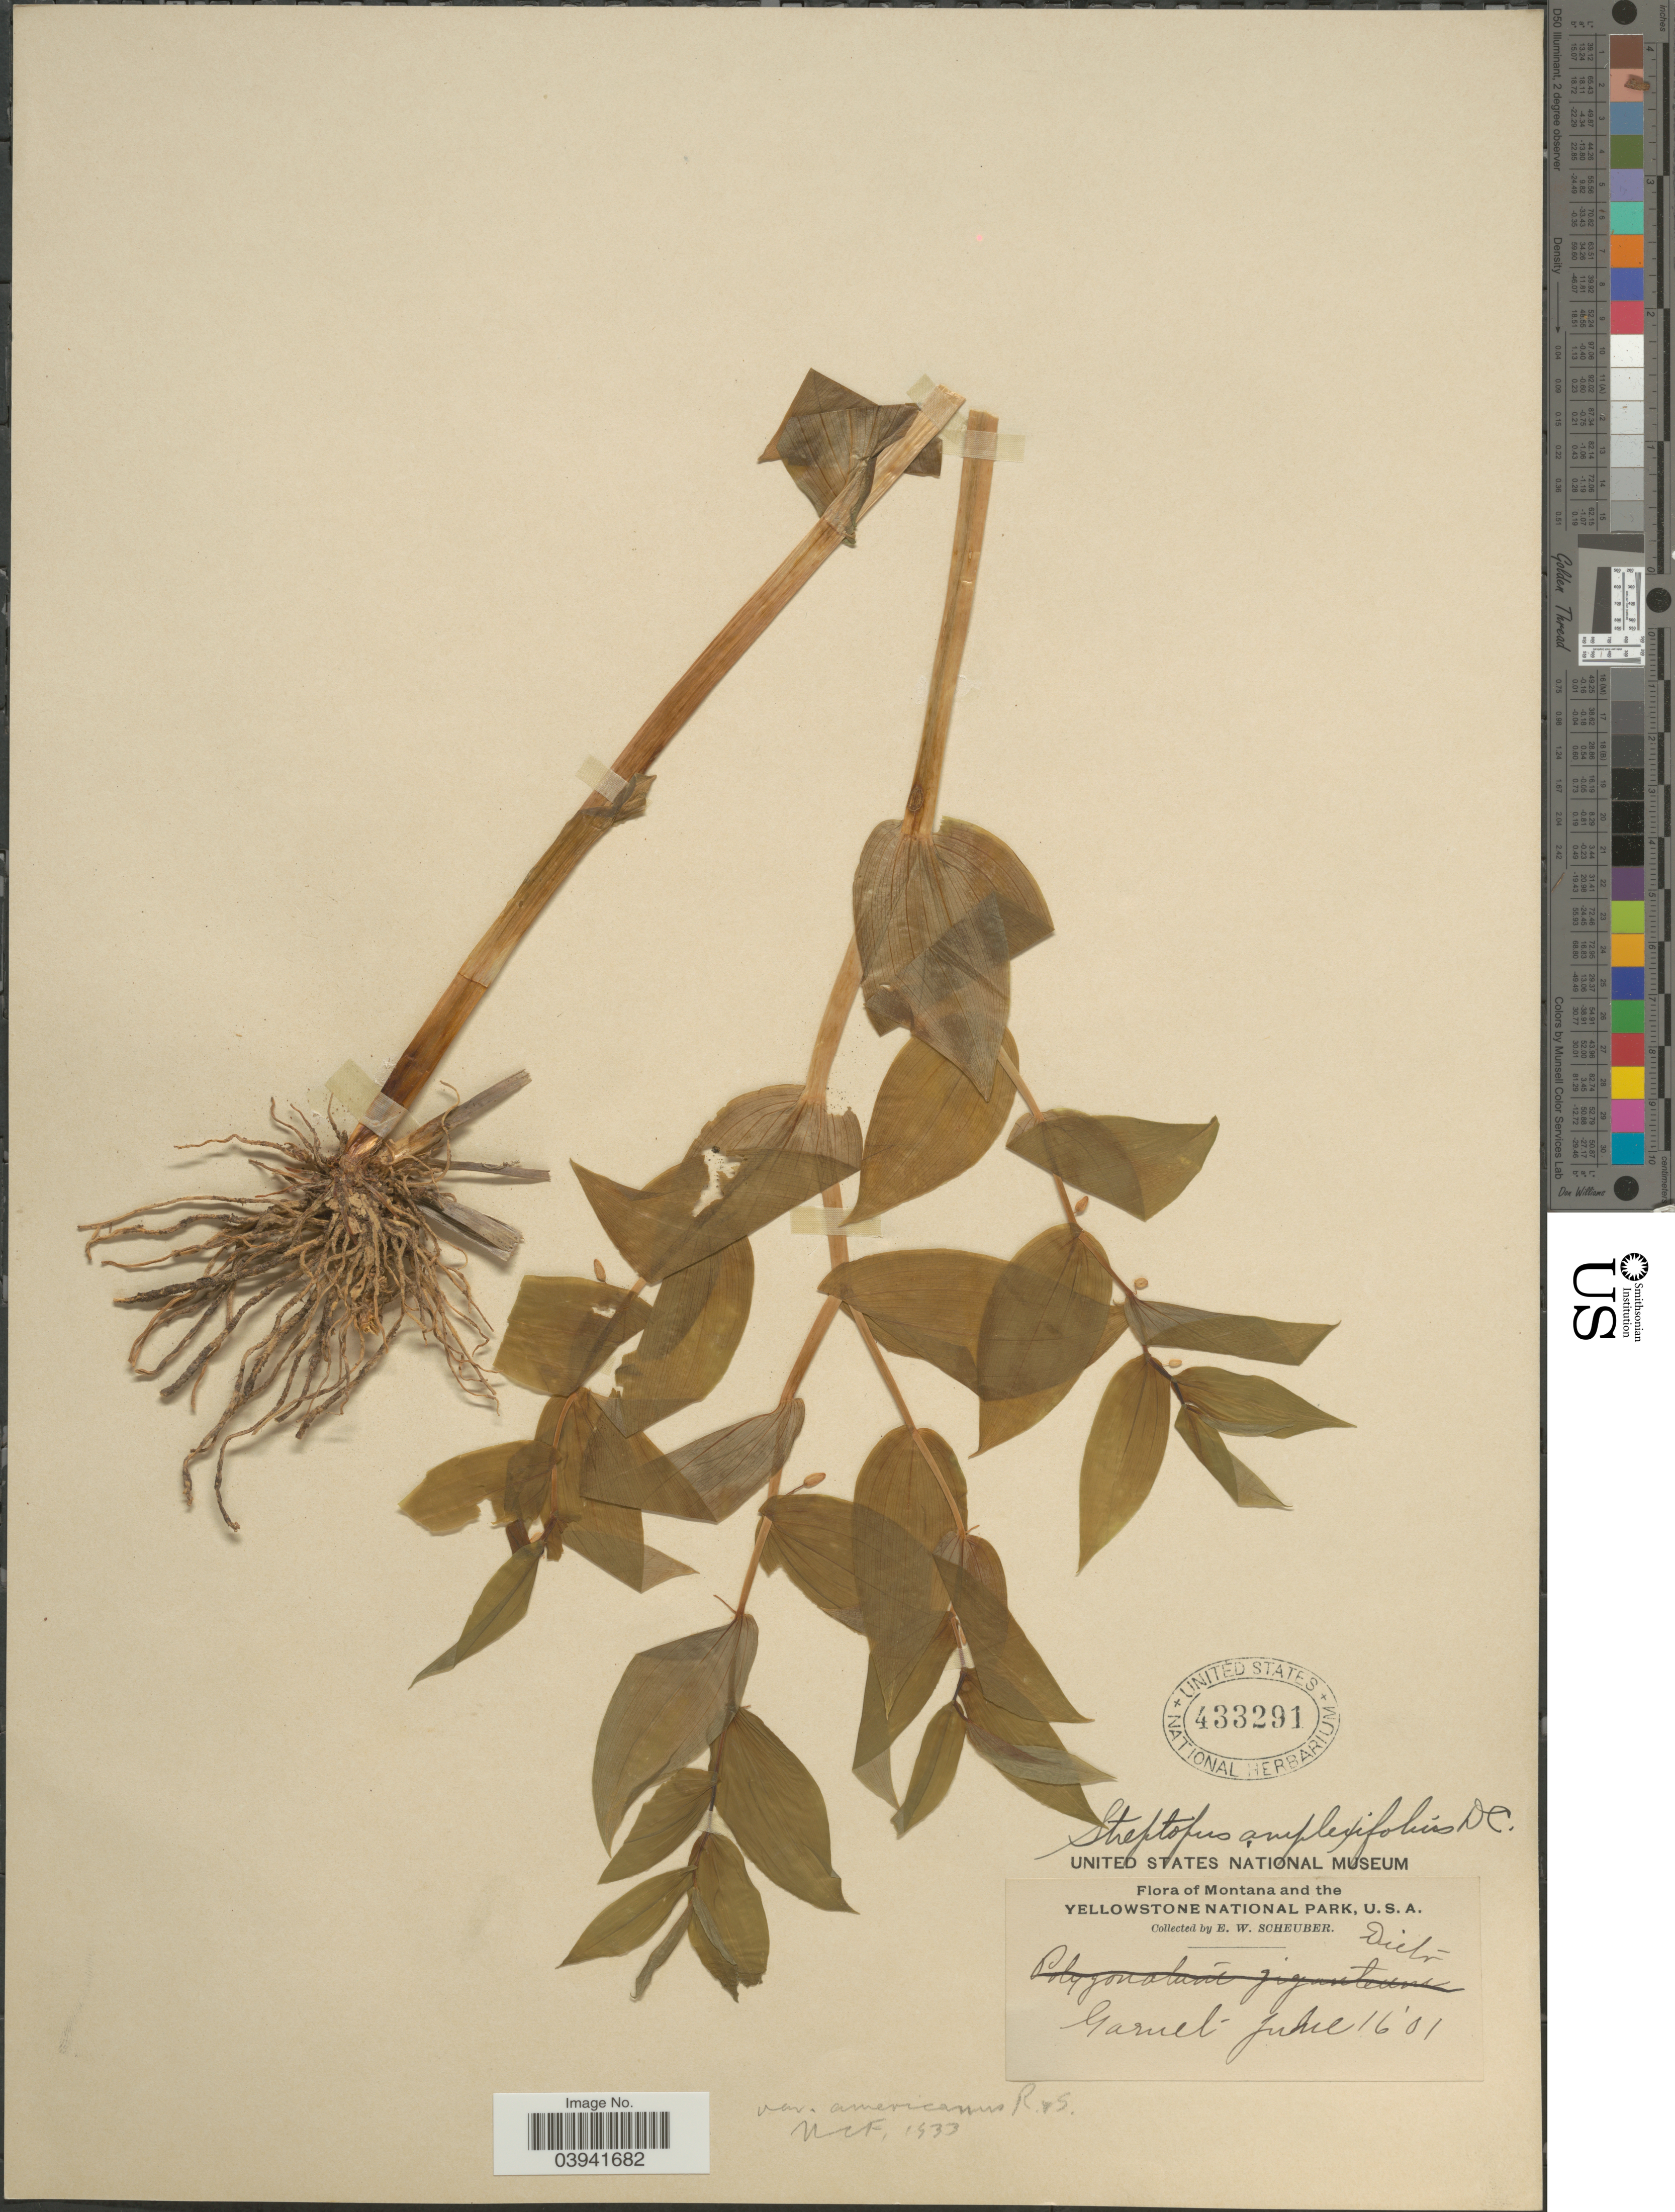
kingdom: Plantae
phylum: Tracheophyta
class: Liliopsida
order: Liliales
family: Liliaceae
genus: Streptopus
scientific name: Streptopus amplexifolius var. americanus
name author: Schult. & Schult. f.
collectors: E. Scheuber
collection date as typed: Transcribed d/m/y: 16/6/1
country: United States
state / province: Montana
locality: The Yellowstone National Park. Garnet.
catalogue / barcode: US 433291